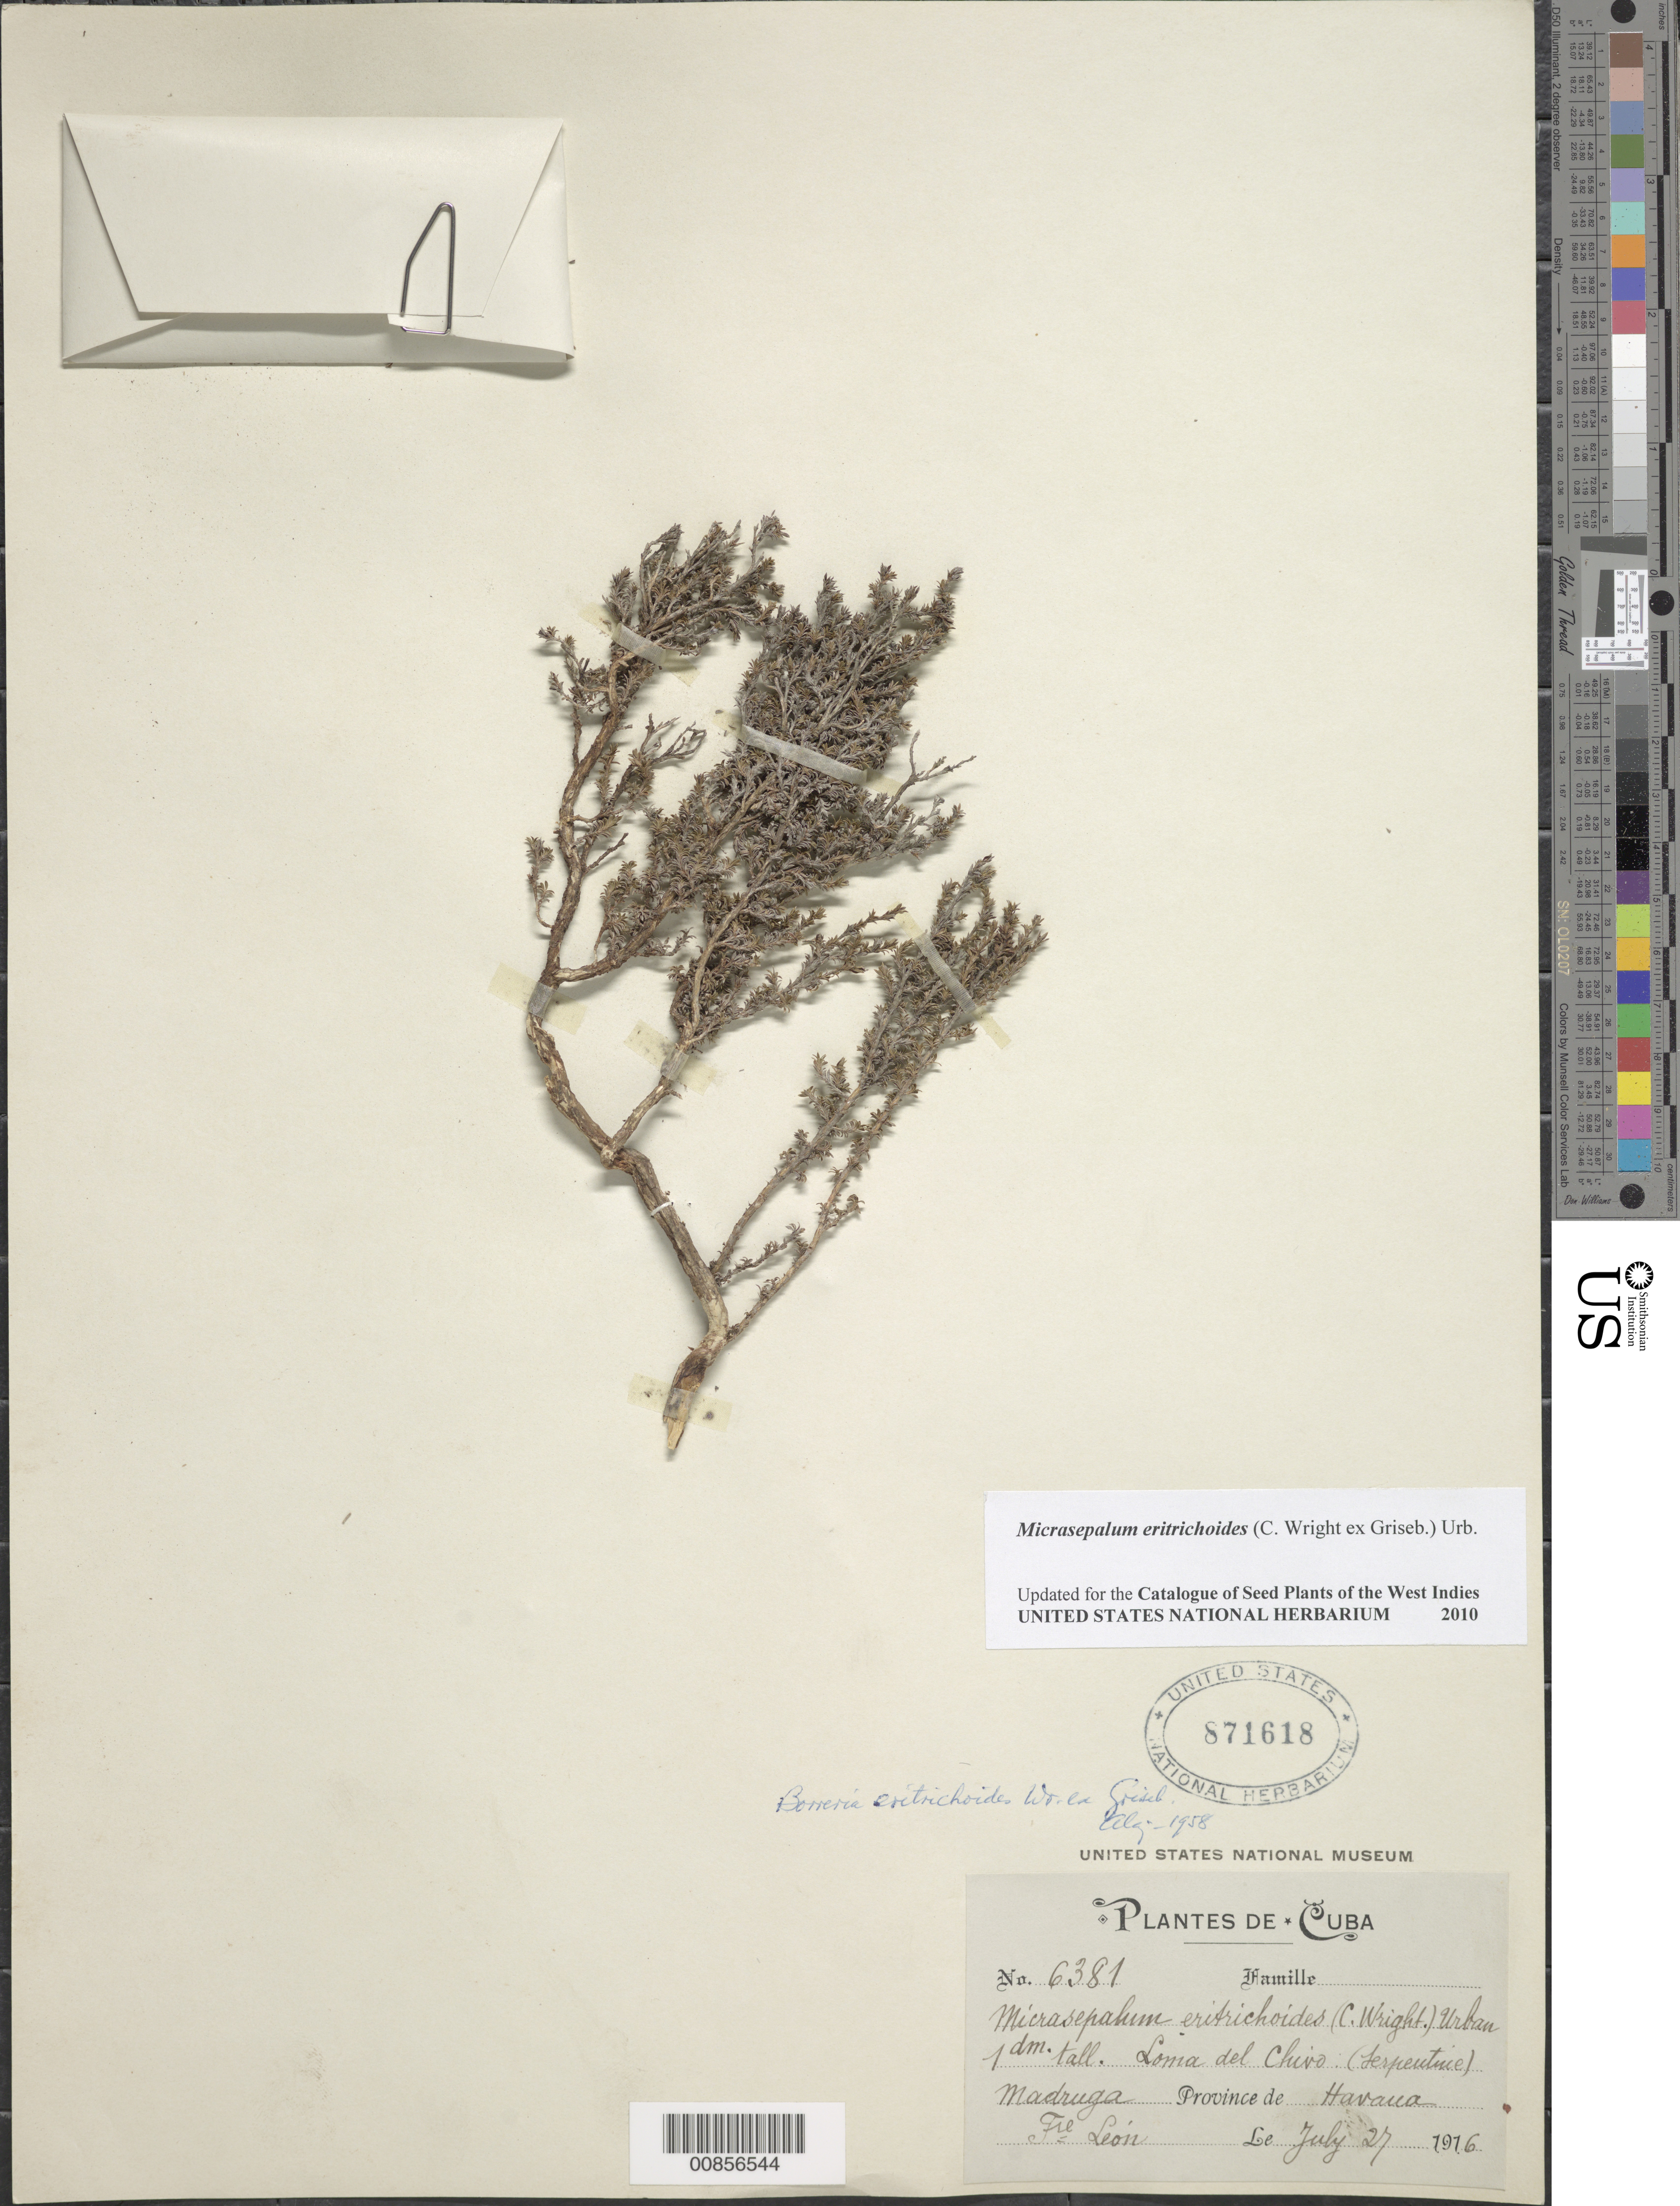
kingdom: Plantae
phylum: Tracheophyta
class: Magnoliopsida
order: Gentianales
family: Rubiaceae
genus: Micrasepalum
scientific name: Micrasepalum eritrichoides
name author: (C. Wright ex Griseb.) Urb.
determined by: Liogier, Alain H.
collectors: Bro. León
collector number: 6381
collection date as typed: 27 Jul 1916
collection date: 1916-07-27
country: Cuba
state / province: La Habana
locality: Loma del Chivo. Madruga.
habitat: Serpentine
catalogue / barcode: US 871618